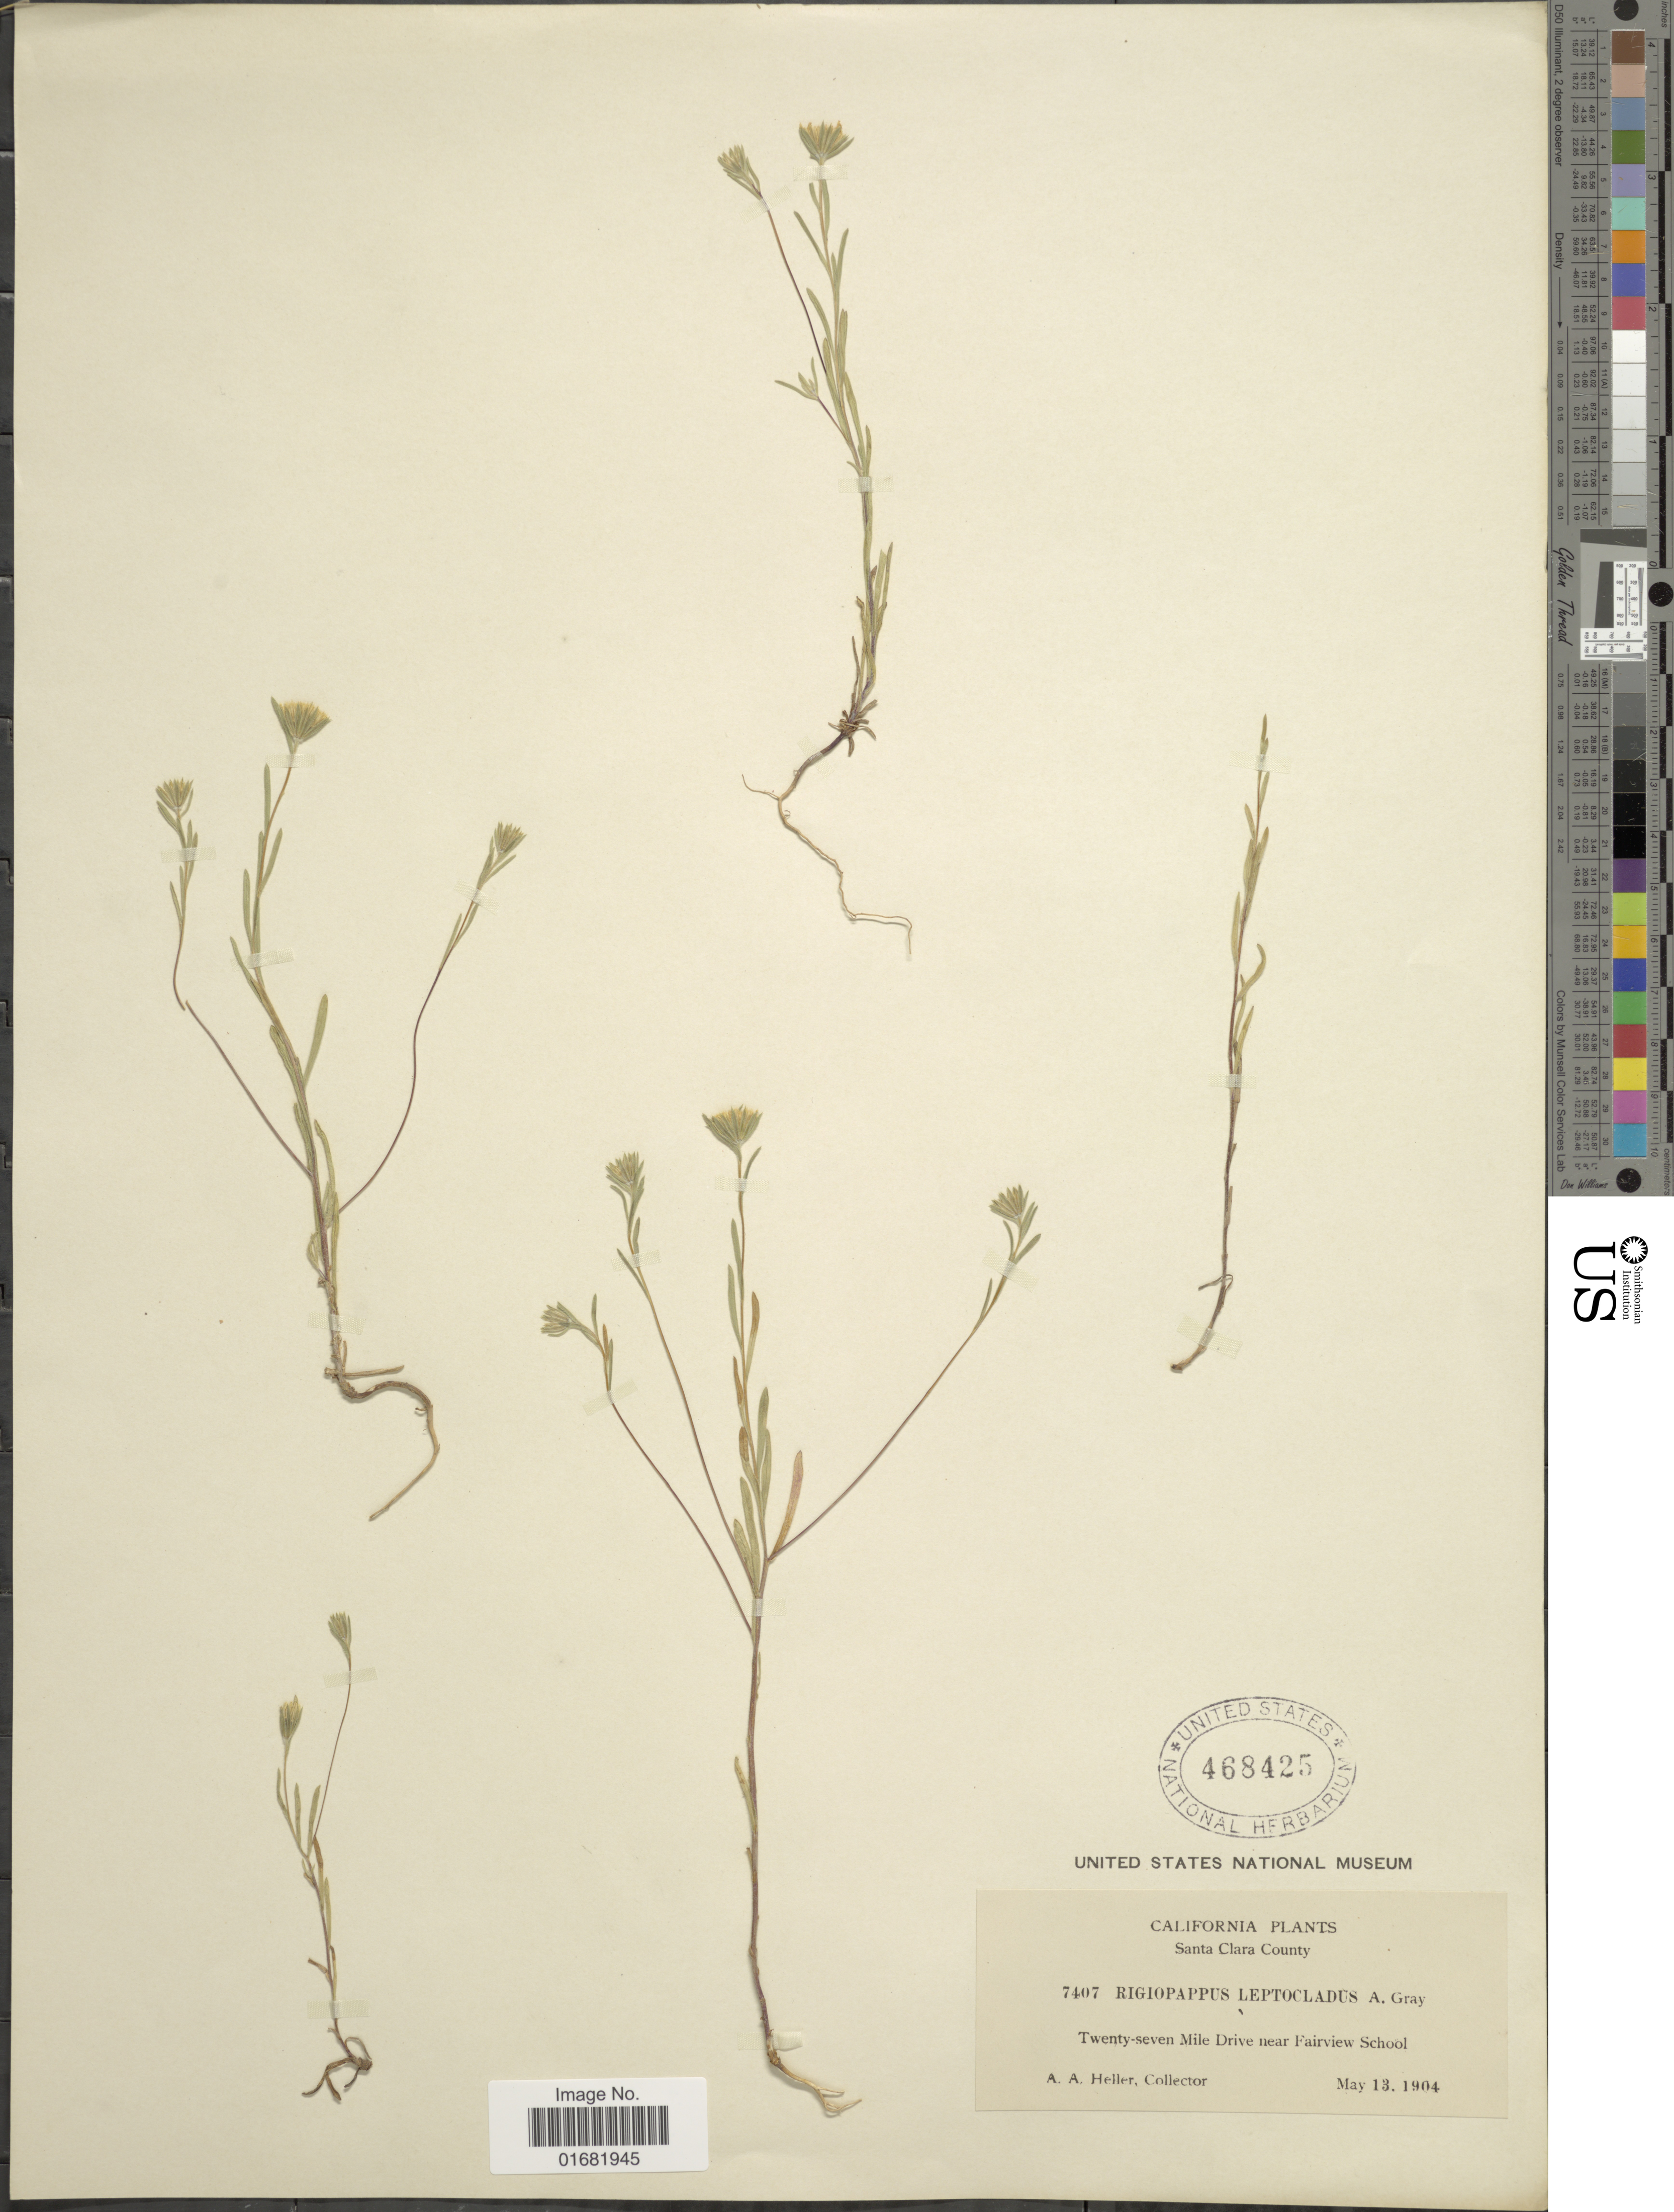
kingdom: Plantae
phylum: Tracheophyta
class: Magnoliopsida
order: Asterales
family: Asteraceae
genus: Rigiopappus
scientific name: Rigiopappus leptocladus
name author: A. Gray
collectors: A. A. Heller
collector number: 7407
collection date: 1904-05-13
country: United States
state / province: California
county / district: Santa Clara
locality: Santa Clara County. Twenty-seven Mile Drive near Fairview School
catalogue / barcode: US 468425